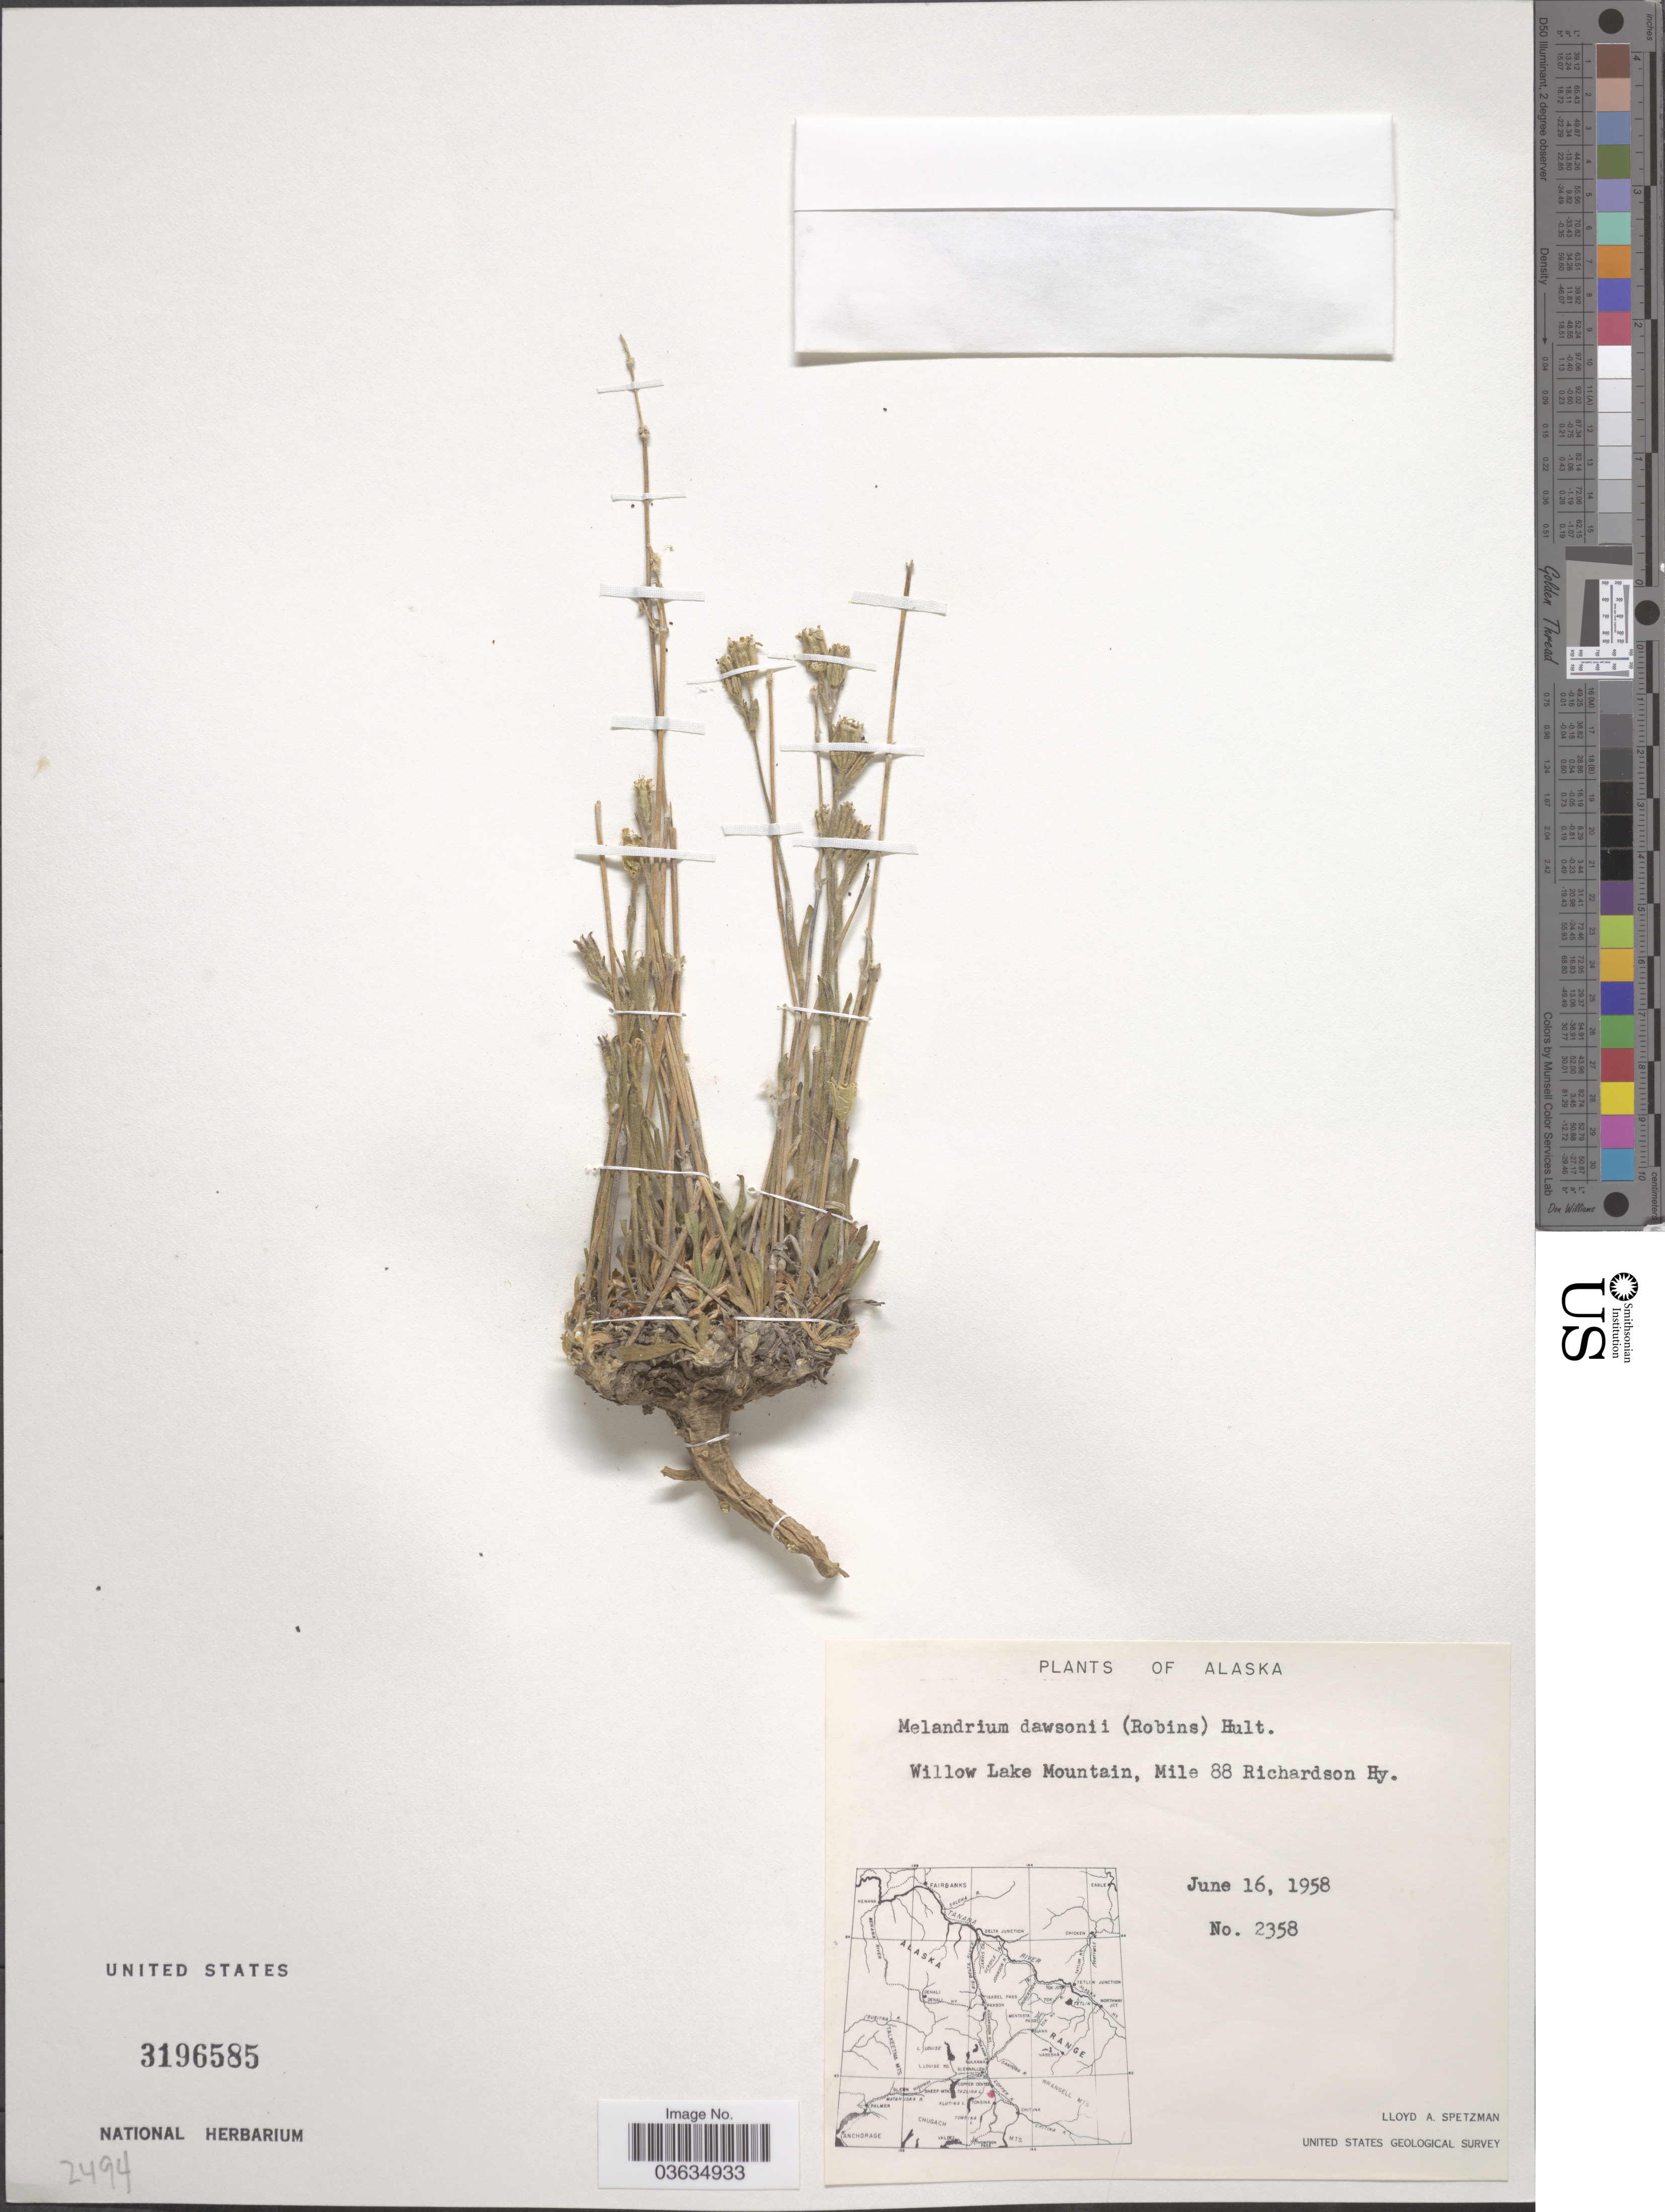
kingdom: Plantae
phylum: Tracheophyta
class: Magnoliopsida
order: Caryophyllales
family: Caryophyllaceae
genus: Silene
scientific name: Silene taimyrensis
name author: (Tolm.) Bocquet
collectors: L. Spetzman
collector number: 2358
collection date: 1958-06-16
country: United States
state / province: Alaska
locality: Willow Lake Mountain, Mile 88 Richardson Hy.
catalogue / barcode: US 3196585